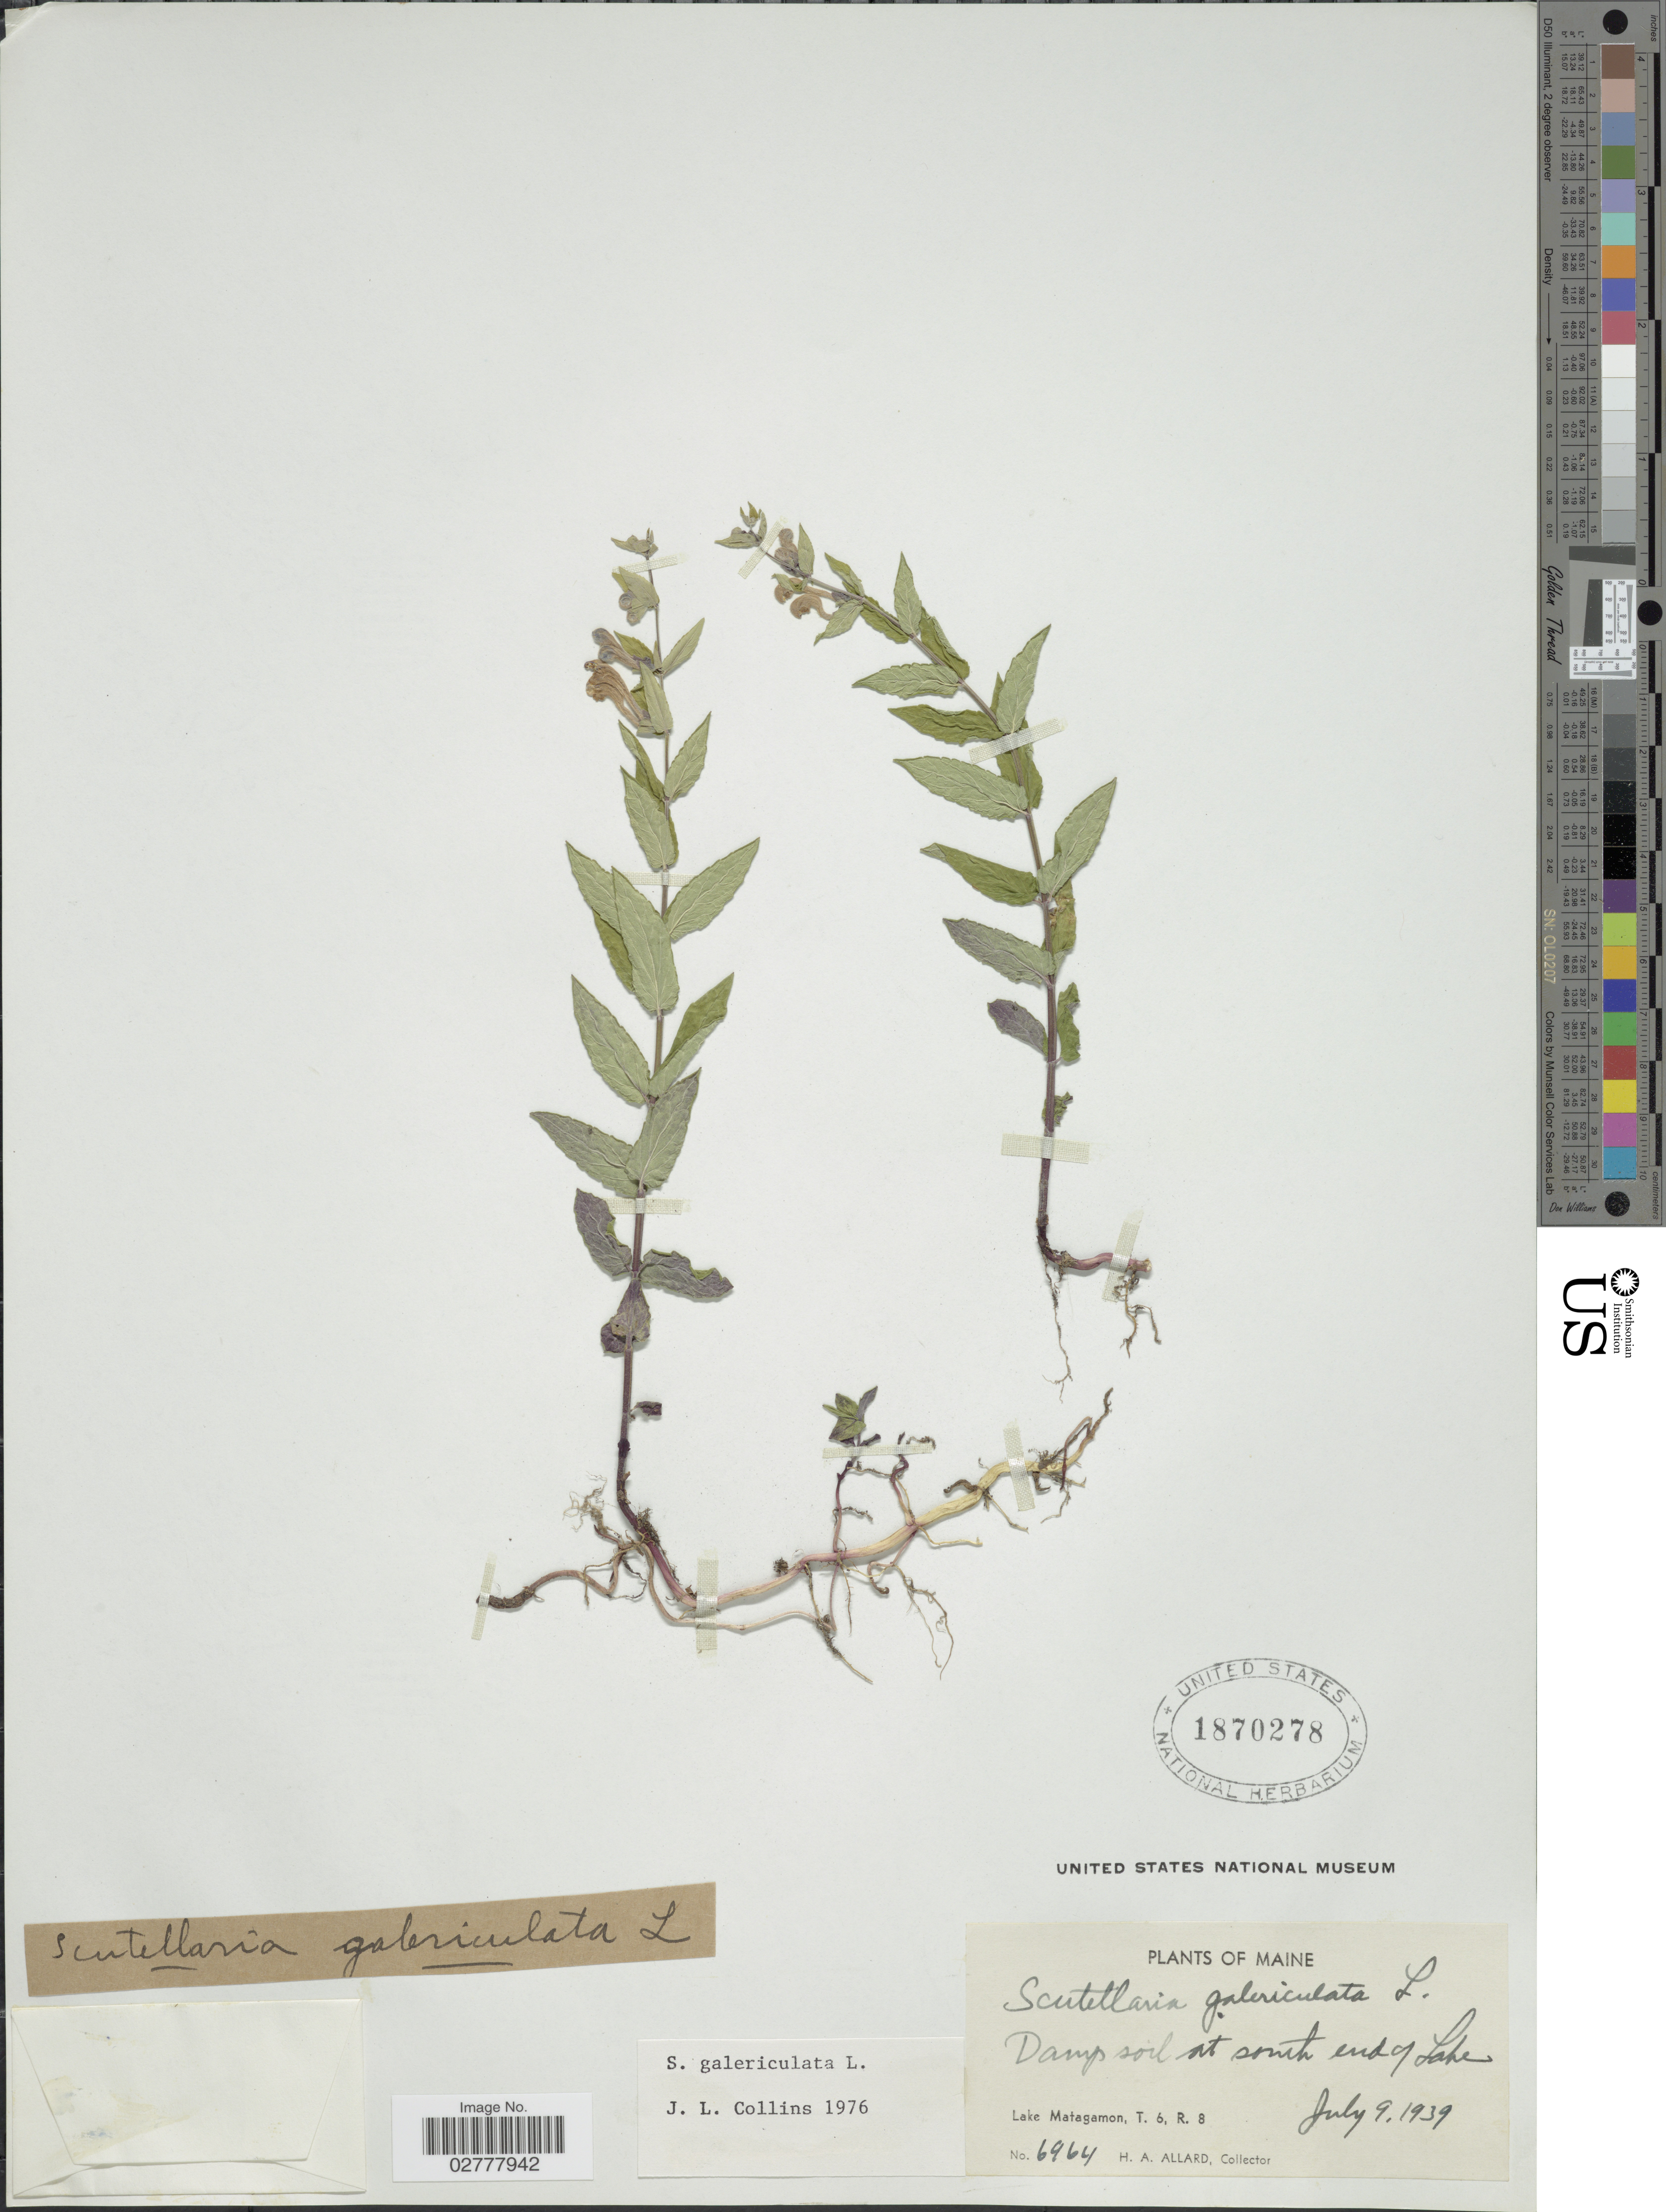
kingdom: Plantae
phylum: Tracheophyta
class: Magnoliopsida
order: Lamiales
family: Lamiaceae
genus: Scutellaria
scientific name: Scutellaria galericulata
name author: L.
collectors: H. A. Allard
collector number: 6964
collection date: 1939-07-09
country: United States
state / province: Maine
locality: Damp soil at south end of Lake. Lake Matagamon, T. 6, R. 8.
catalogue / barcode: US 1870278